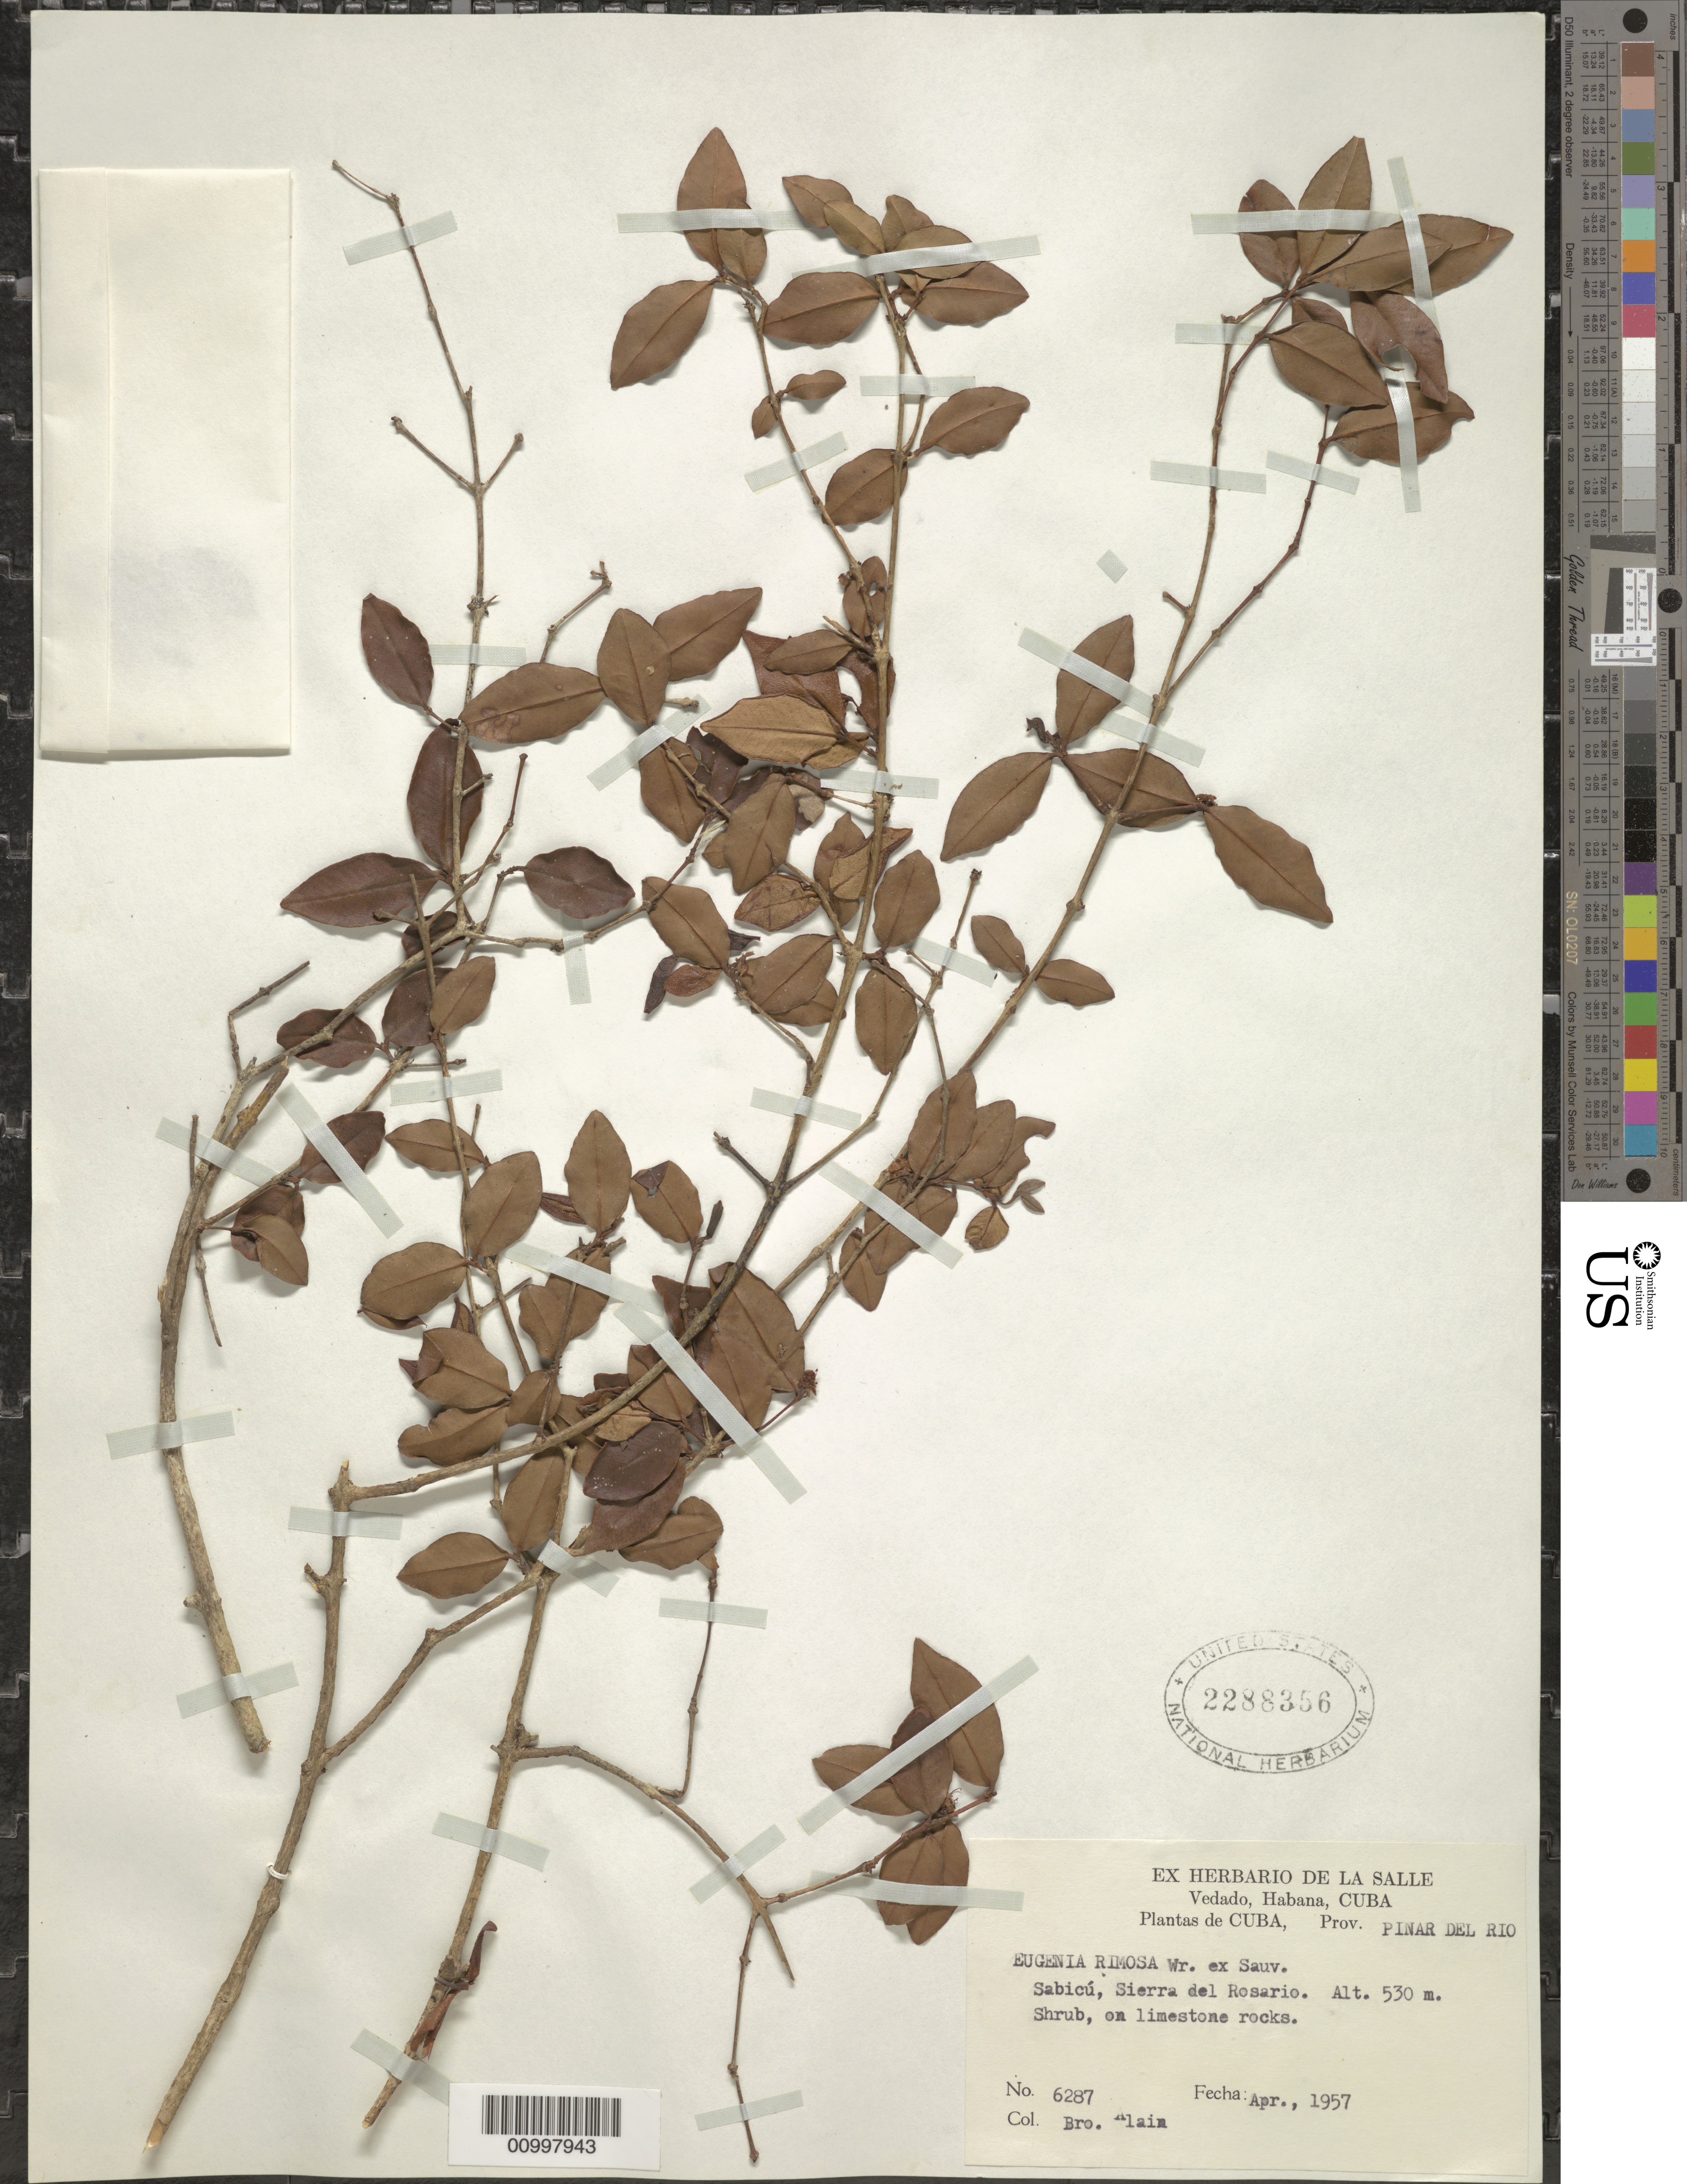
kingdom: Plantae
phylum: Tracheophyta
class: Magnoliopsida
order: Myrtales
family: Myrtaceae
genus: Eugenia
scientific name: Eugenia rimosa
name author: C. Wright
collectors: A. H. Liogier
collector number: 6287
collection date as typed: Apr 1957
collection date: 1957-04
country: Cuba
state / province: Pinar del Rio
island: Cuba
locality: Sabicu, Sierra del Rosario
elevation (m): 530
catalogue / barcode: US 2288356